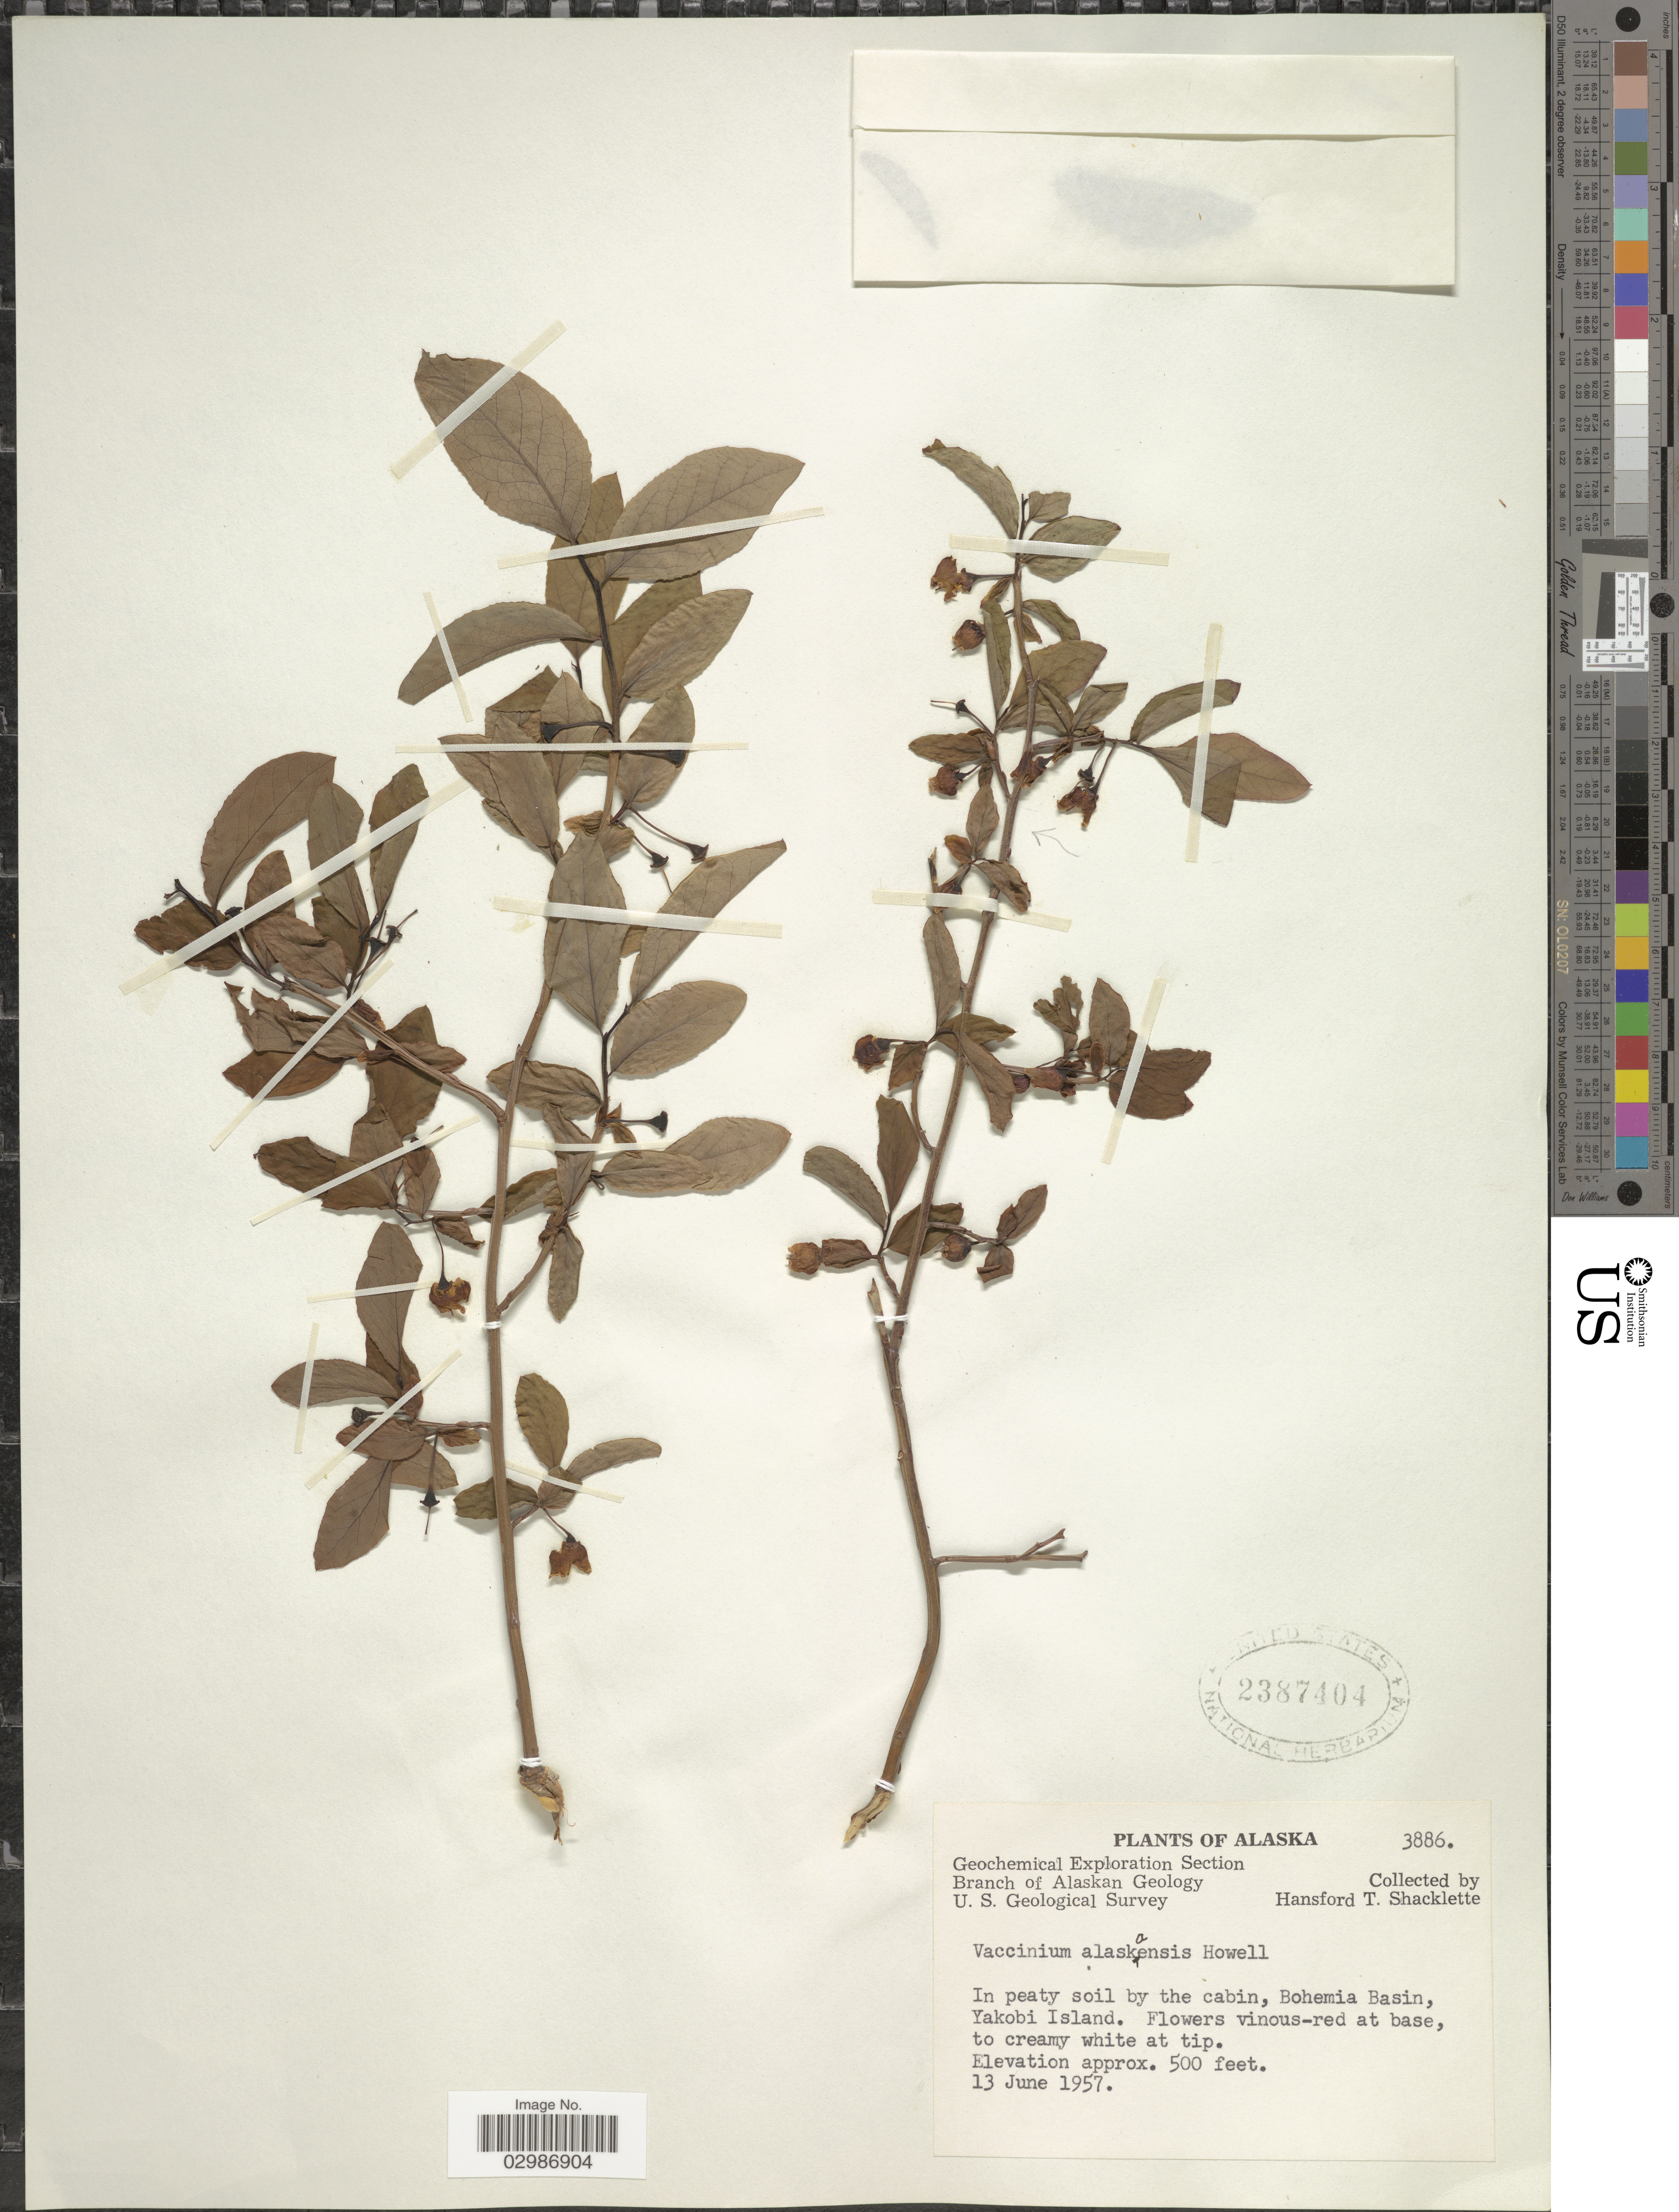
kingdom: Plantae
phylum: Tracheophyta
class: Magnoliopsida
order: Ericales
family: Ericaceae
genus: Vaccinium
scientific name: Vaccinium alaskaense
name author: Howell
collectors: H. Shacklette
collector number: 3886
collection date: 1957-06-13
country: United States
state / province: Alaska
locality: In peaty soil by the cabin, Bohemia Basin, Yakobi Island.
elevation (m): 152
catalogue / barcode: US 2387404